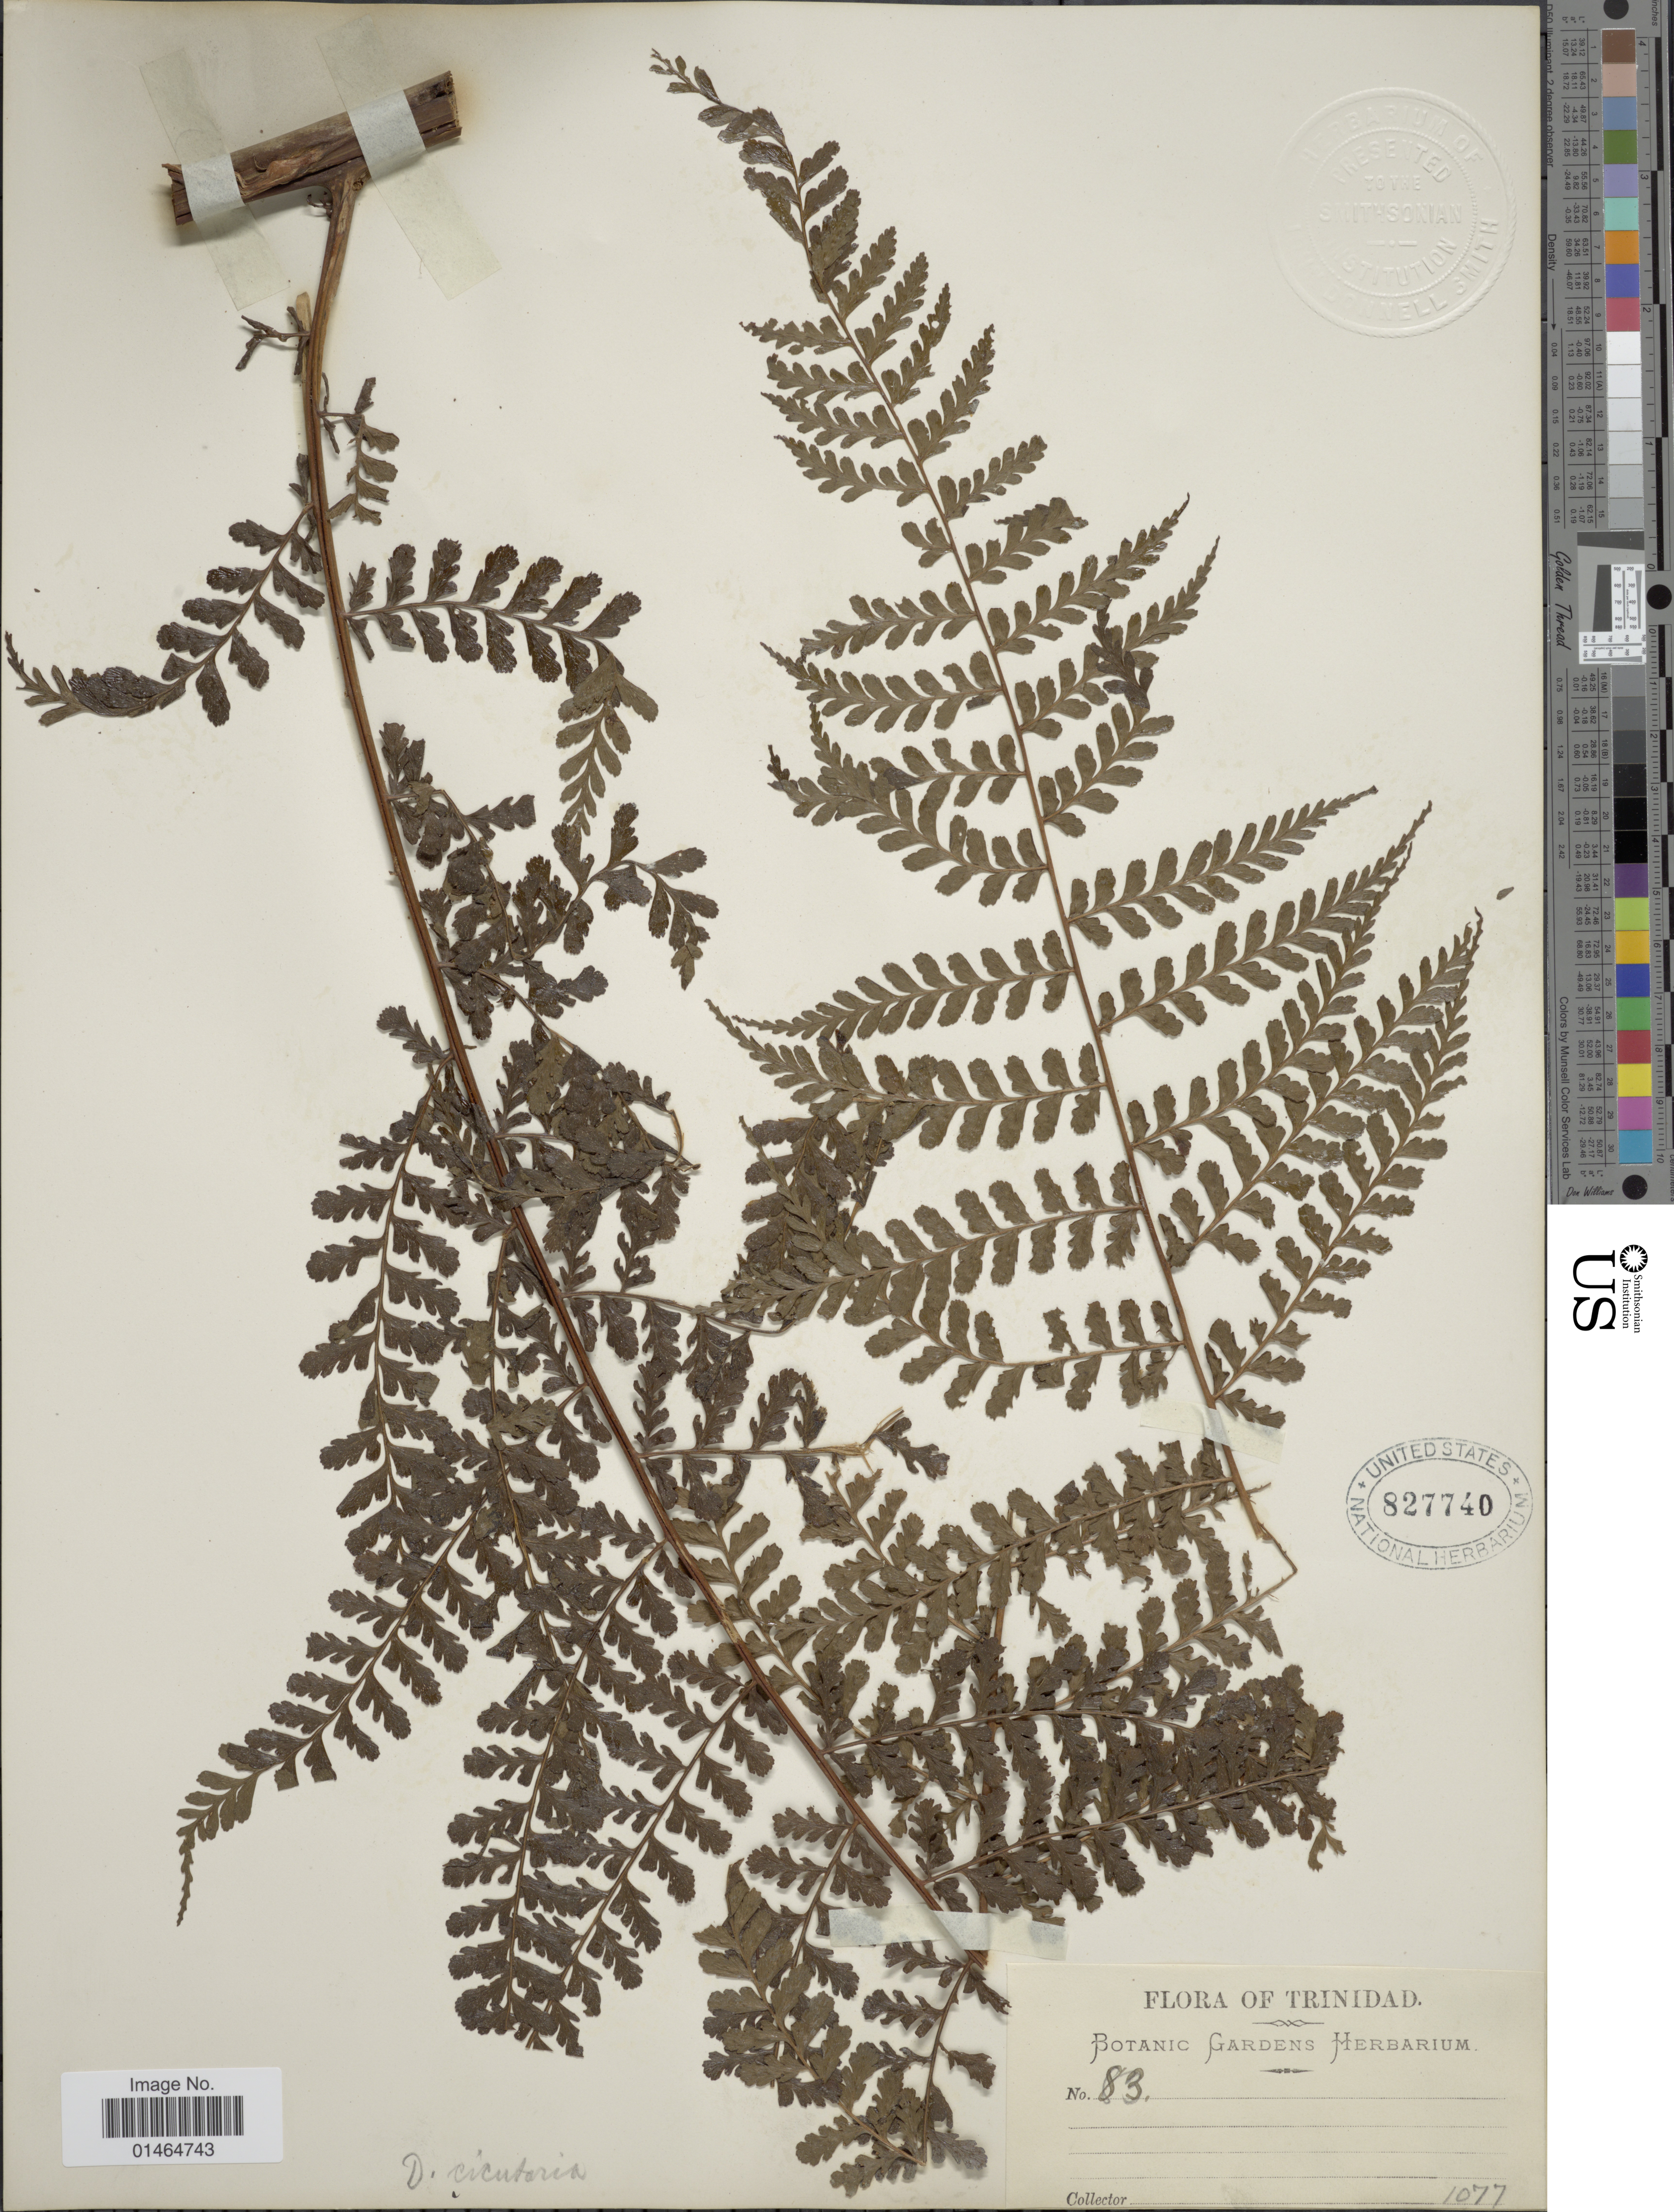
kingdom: Plantae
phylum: Tracheophyta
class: Polypodiopsida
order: Polypodiales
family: Dennstaedtiaceae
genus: Dennstaedtia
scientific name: Dennstaedtia dissecta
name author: (Sw.) T. Moore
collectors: Botanic Gardens Herbarium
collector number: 83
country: Trinidad and Tobago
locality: Trinidad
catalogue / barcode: US 827740